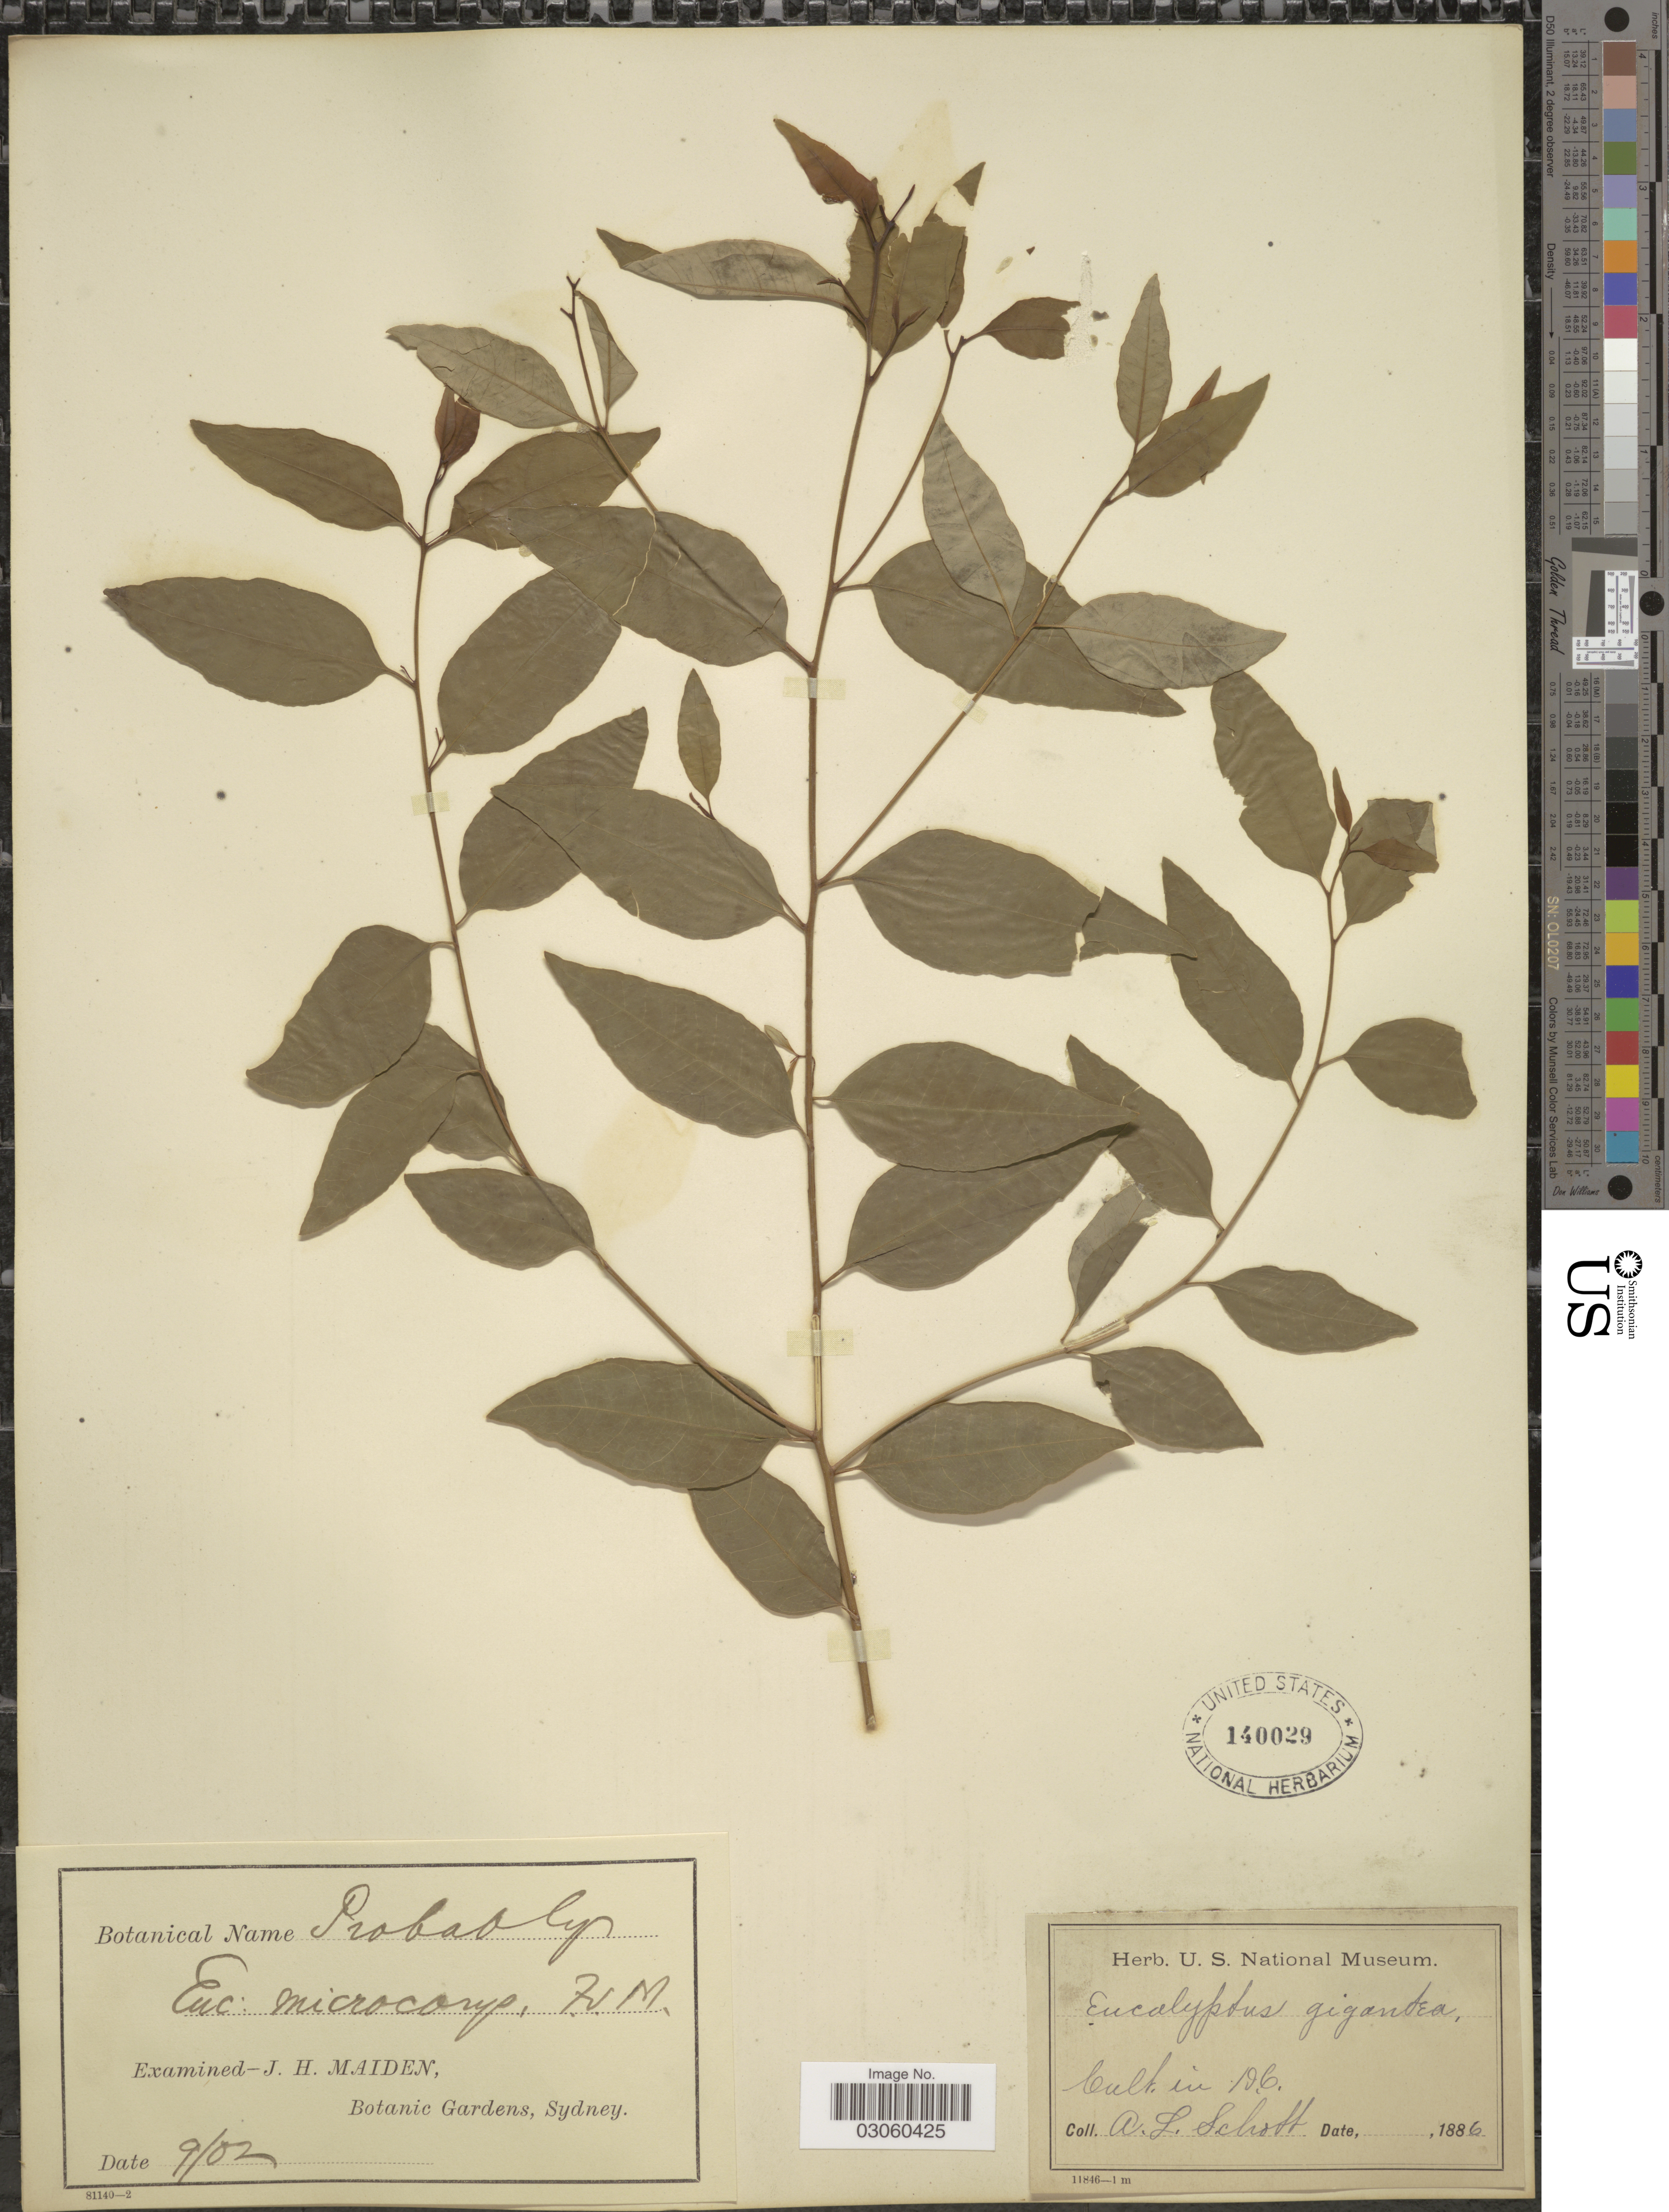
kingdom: Plantae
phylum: Tracheophyta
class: Magnoliopsida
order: Myrtales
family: Myrtaceae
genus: Eucalyptus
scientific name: Eucalyptus microcorys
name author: F. Muell.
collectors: A. L. Schott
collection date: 1886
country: United States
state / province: District of Columbia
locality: Cult. in D.C.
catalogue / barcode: US 140029